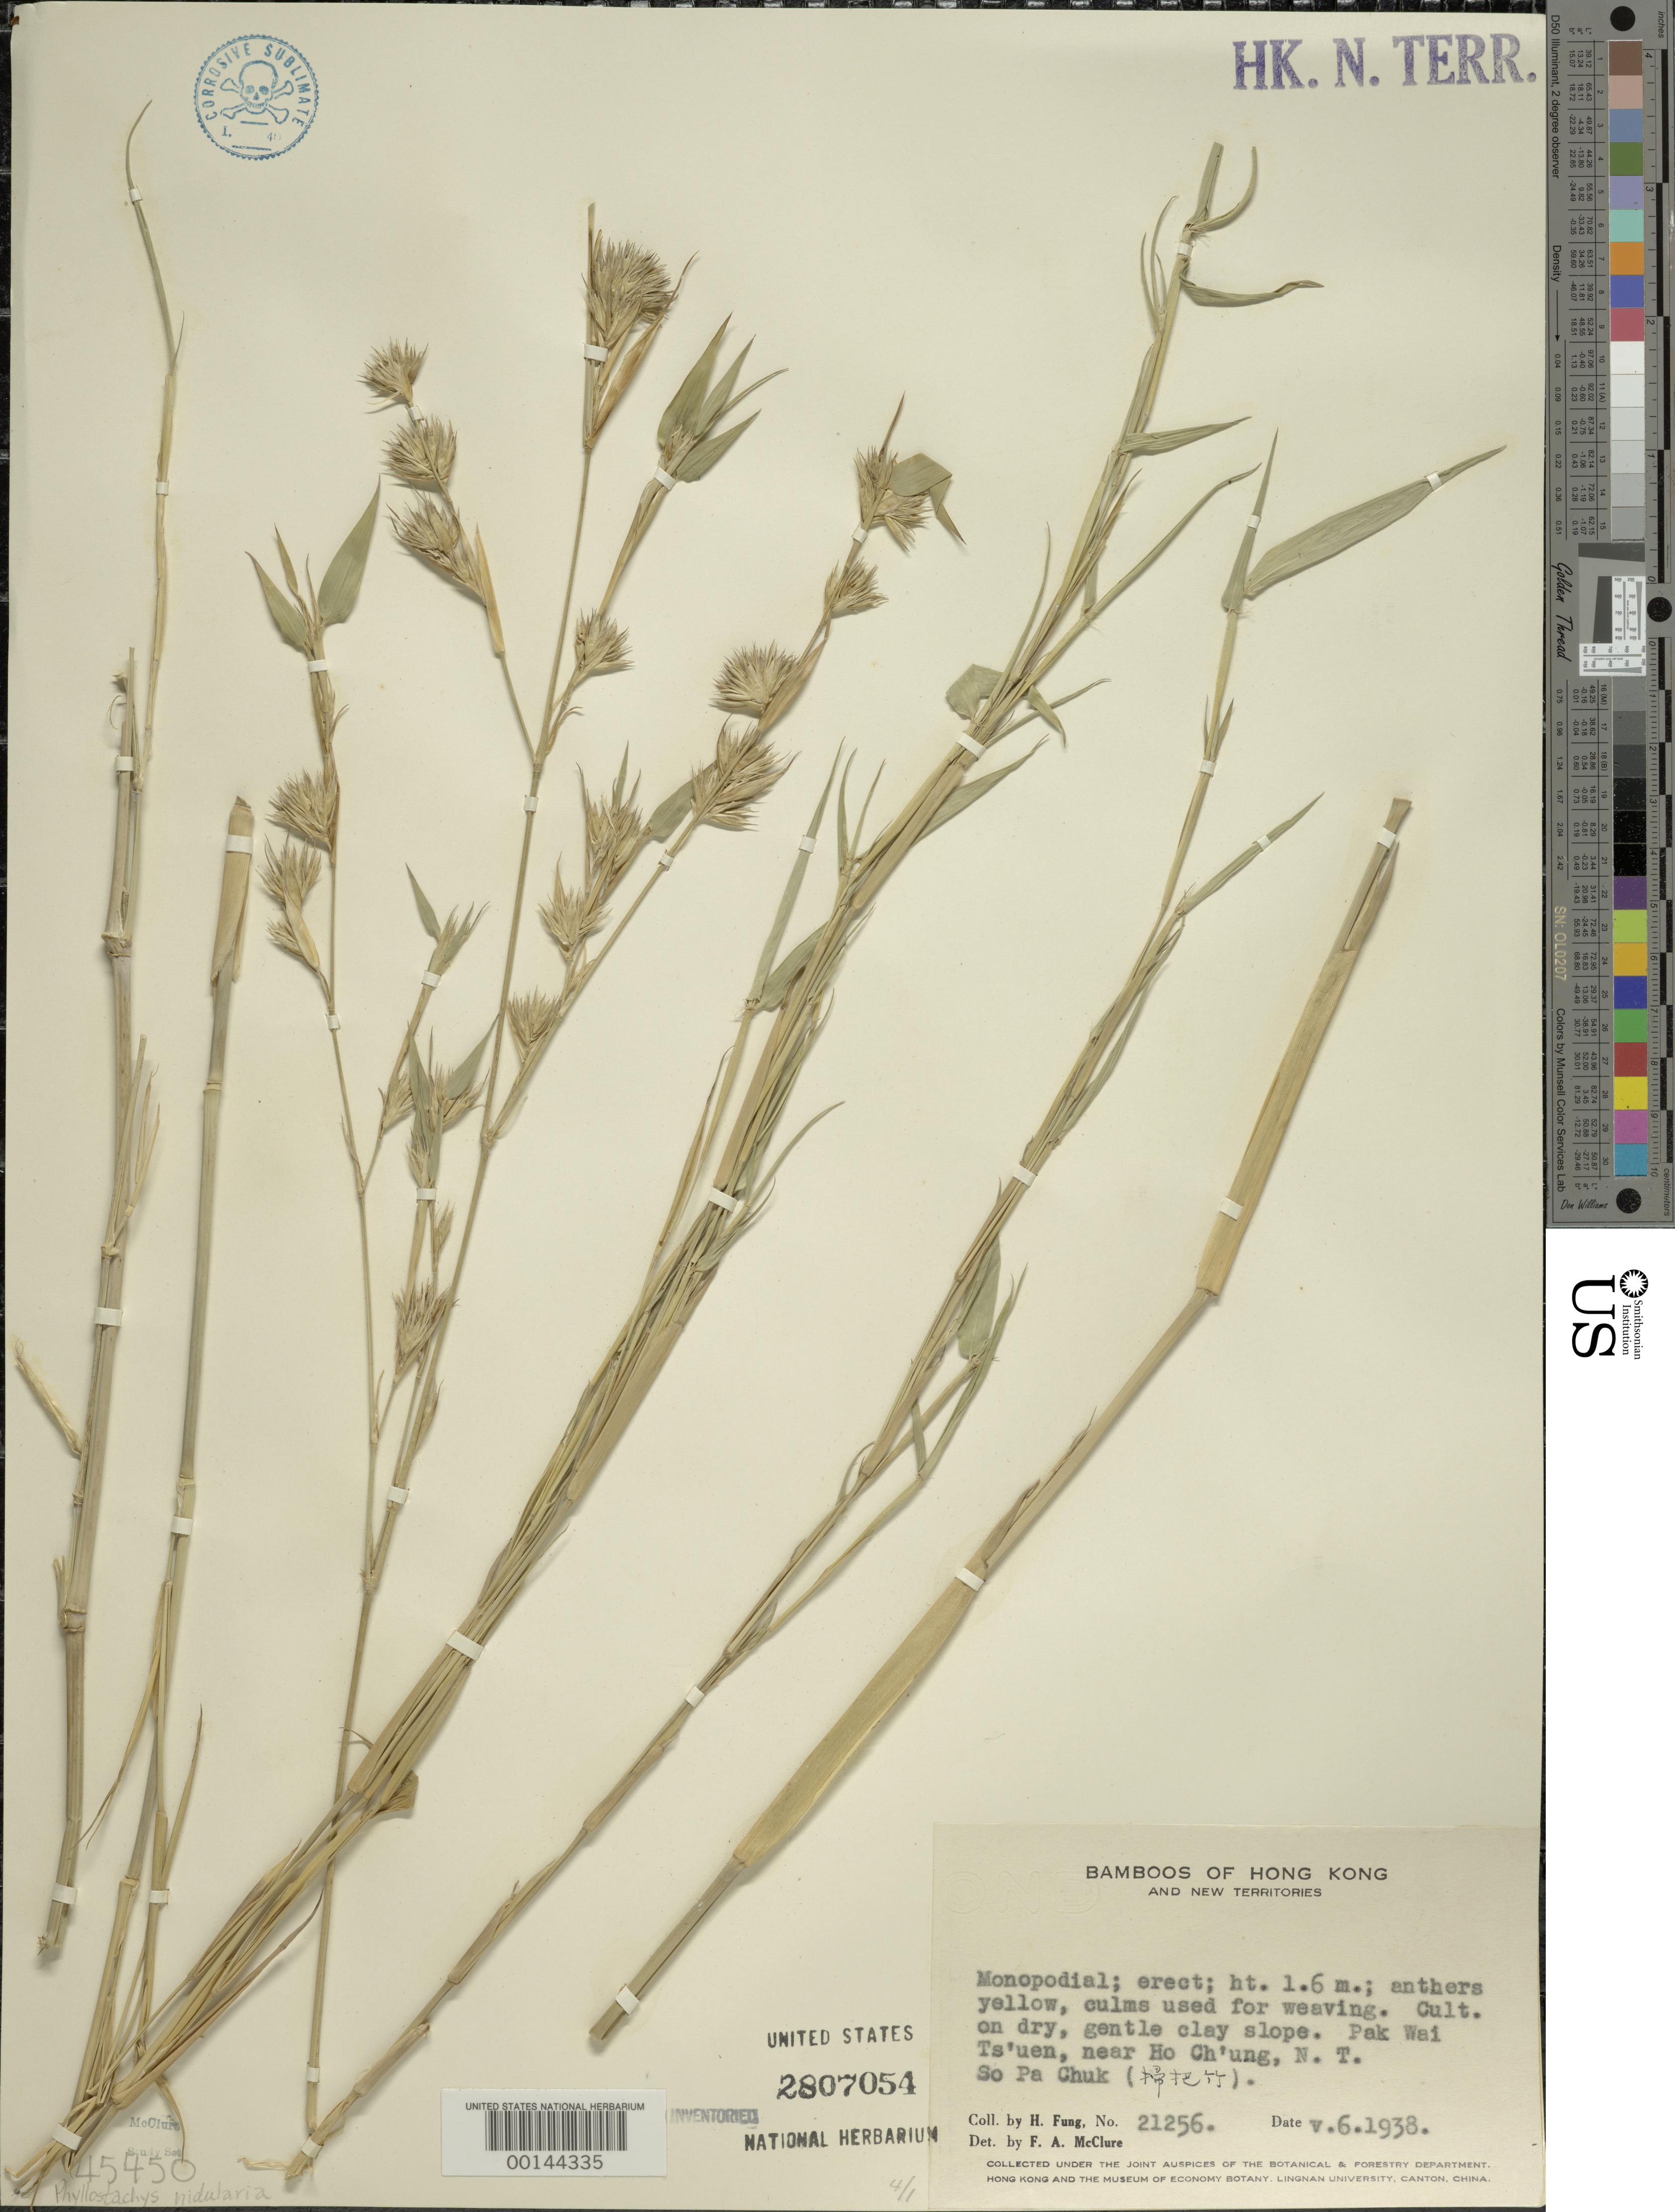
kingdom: Plantae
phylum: Tracheophyta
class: Liliopsida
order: Poales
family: Poaceae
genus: Phyllostachys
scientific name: Phyllostachys nidularia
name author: Munro ex Fenzi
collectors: H. L. Fung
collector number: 21256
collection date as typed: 06 May 1938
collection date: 1938-05-06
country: China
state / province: Hong Kong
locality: Pak wai ts'uen, ho ch'ung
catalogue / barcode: US 2807054